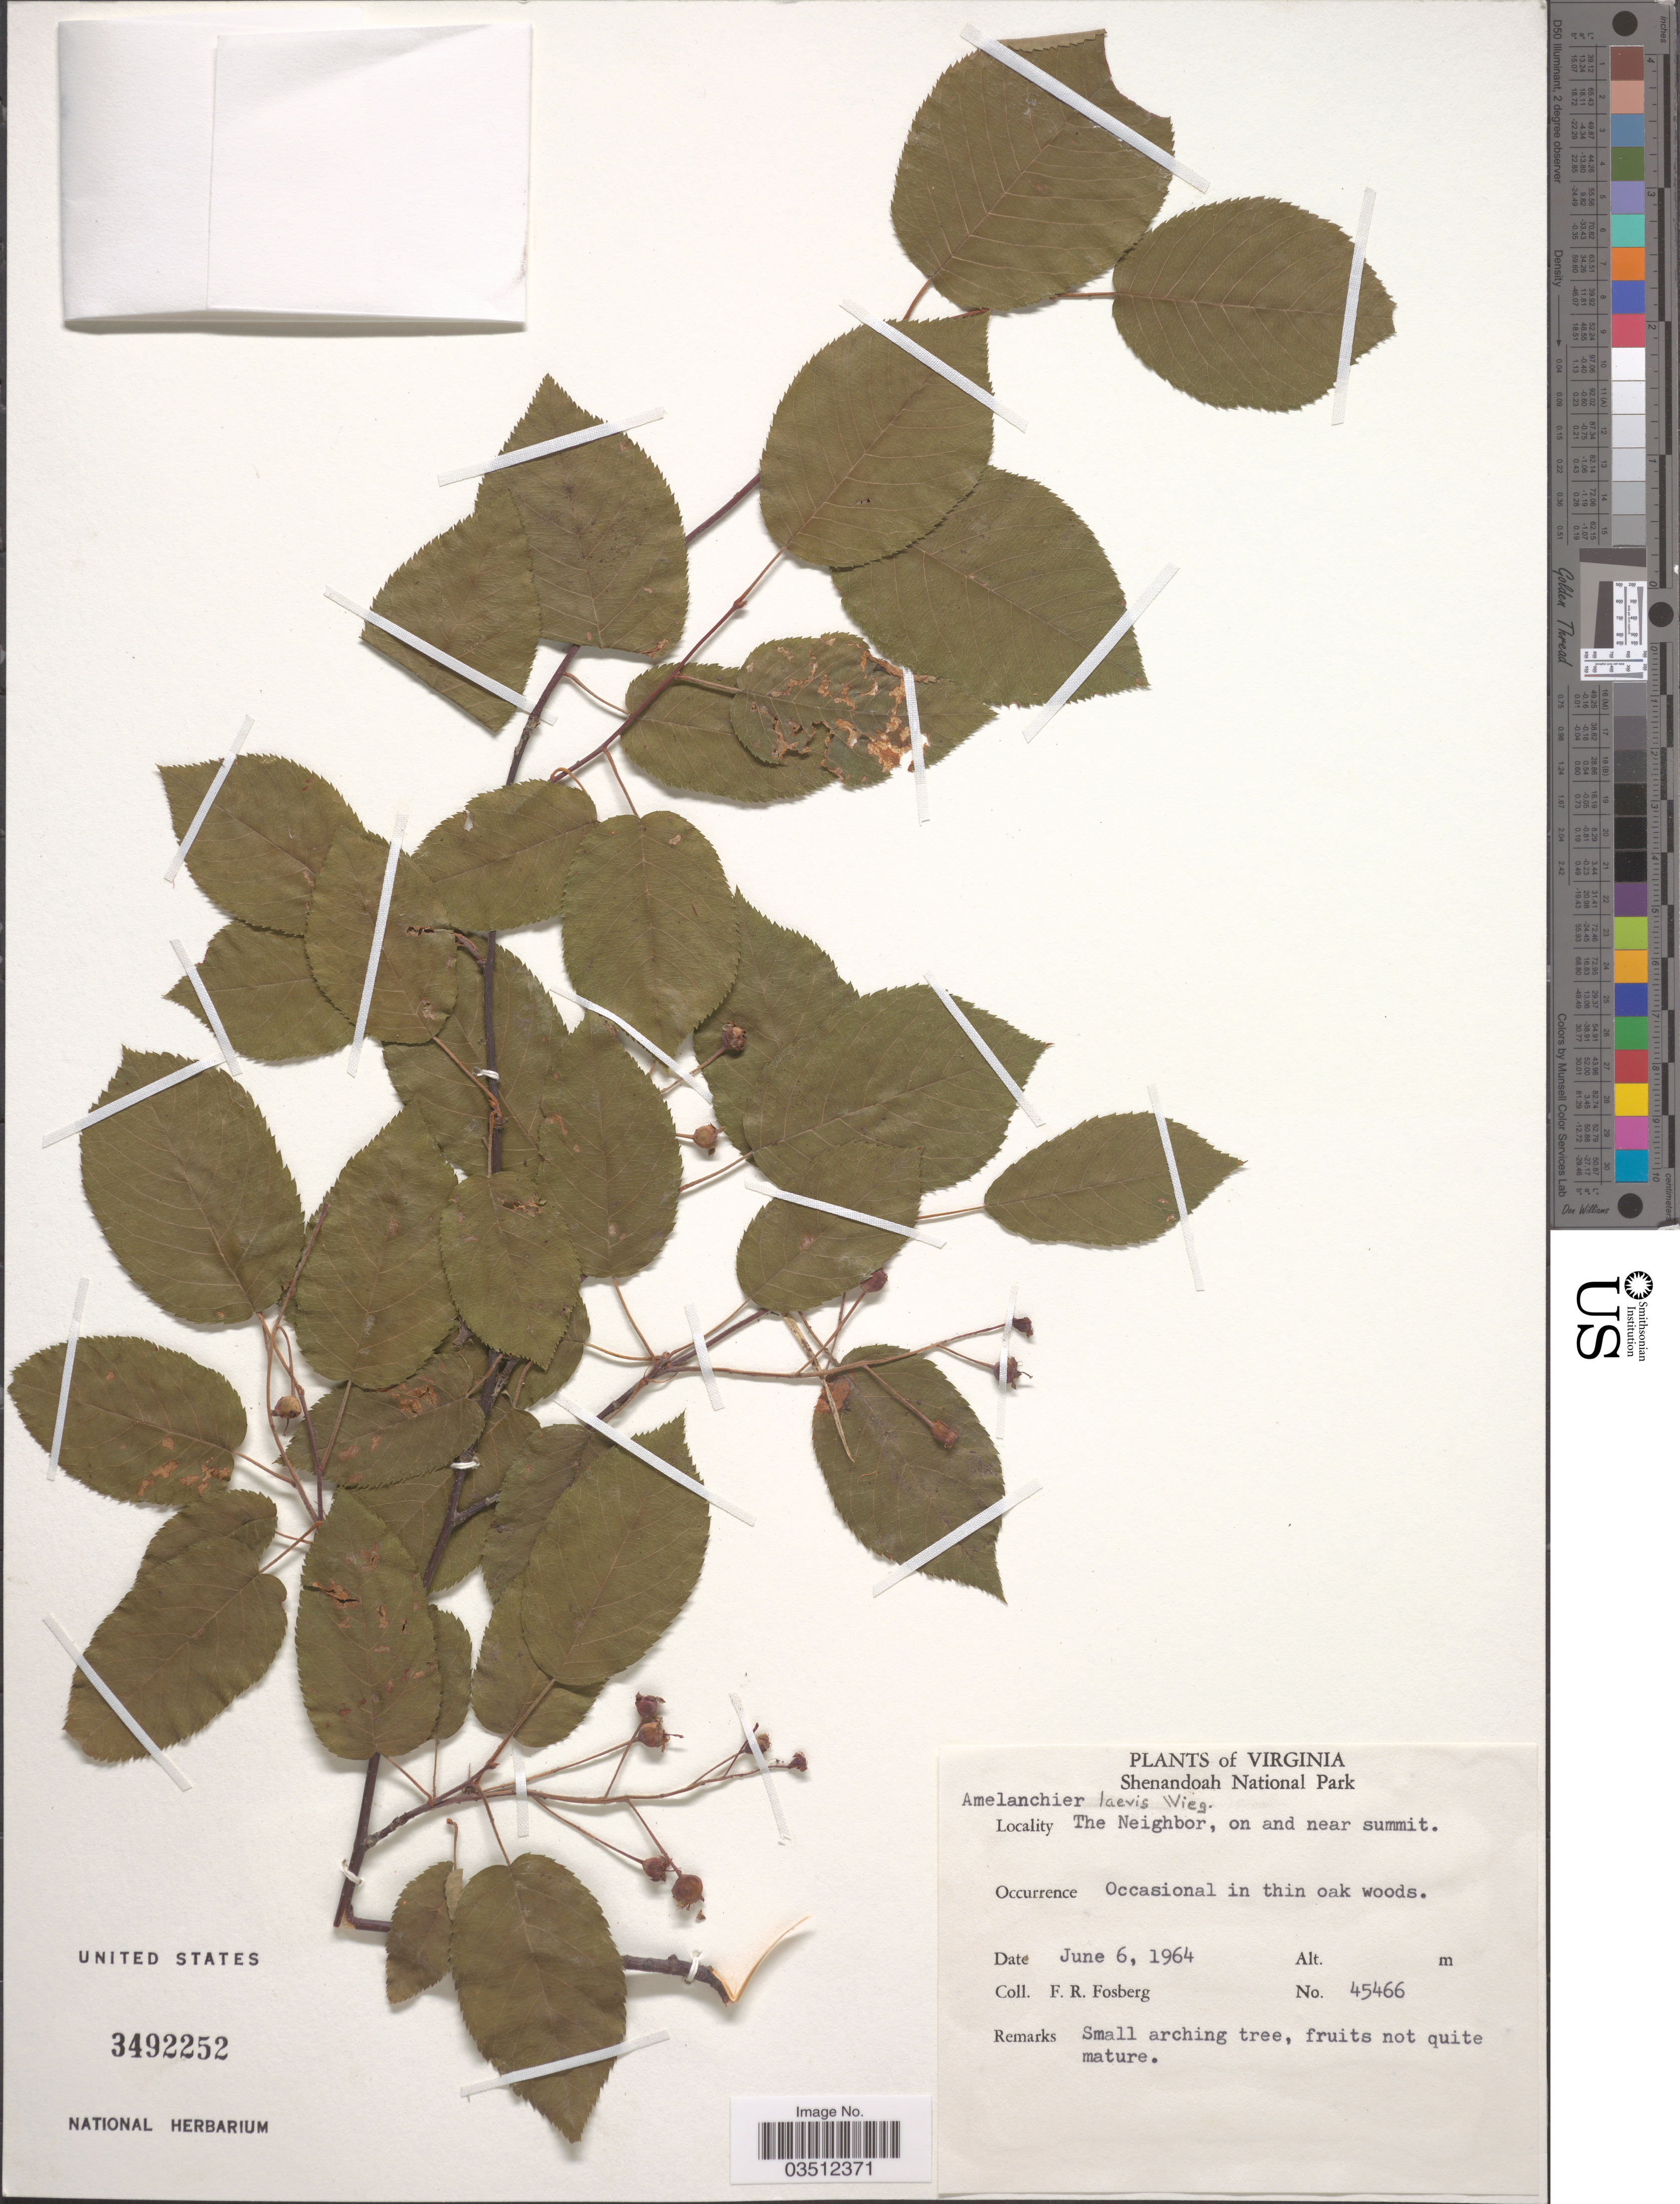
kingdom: Plantae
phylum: Tracheophyta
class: Magnoliopsida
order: Rosales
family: Rosaceae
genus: Amelanchier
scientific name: Amelanchier laevis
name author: Wiegand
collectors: F. R. Fosberg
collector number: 45466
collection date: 1964-06-06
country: United States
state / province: Virginia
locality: Shenandoah National Park. The Neighbor, on and near summit.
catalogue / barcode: US 3492252